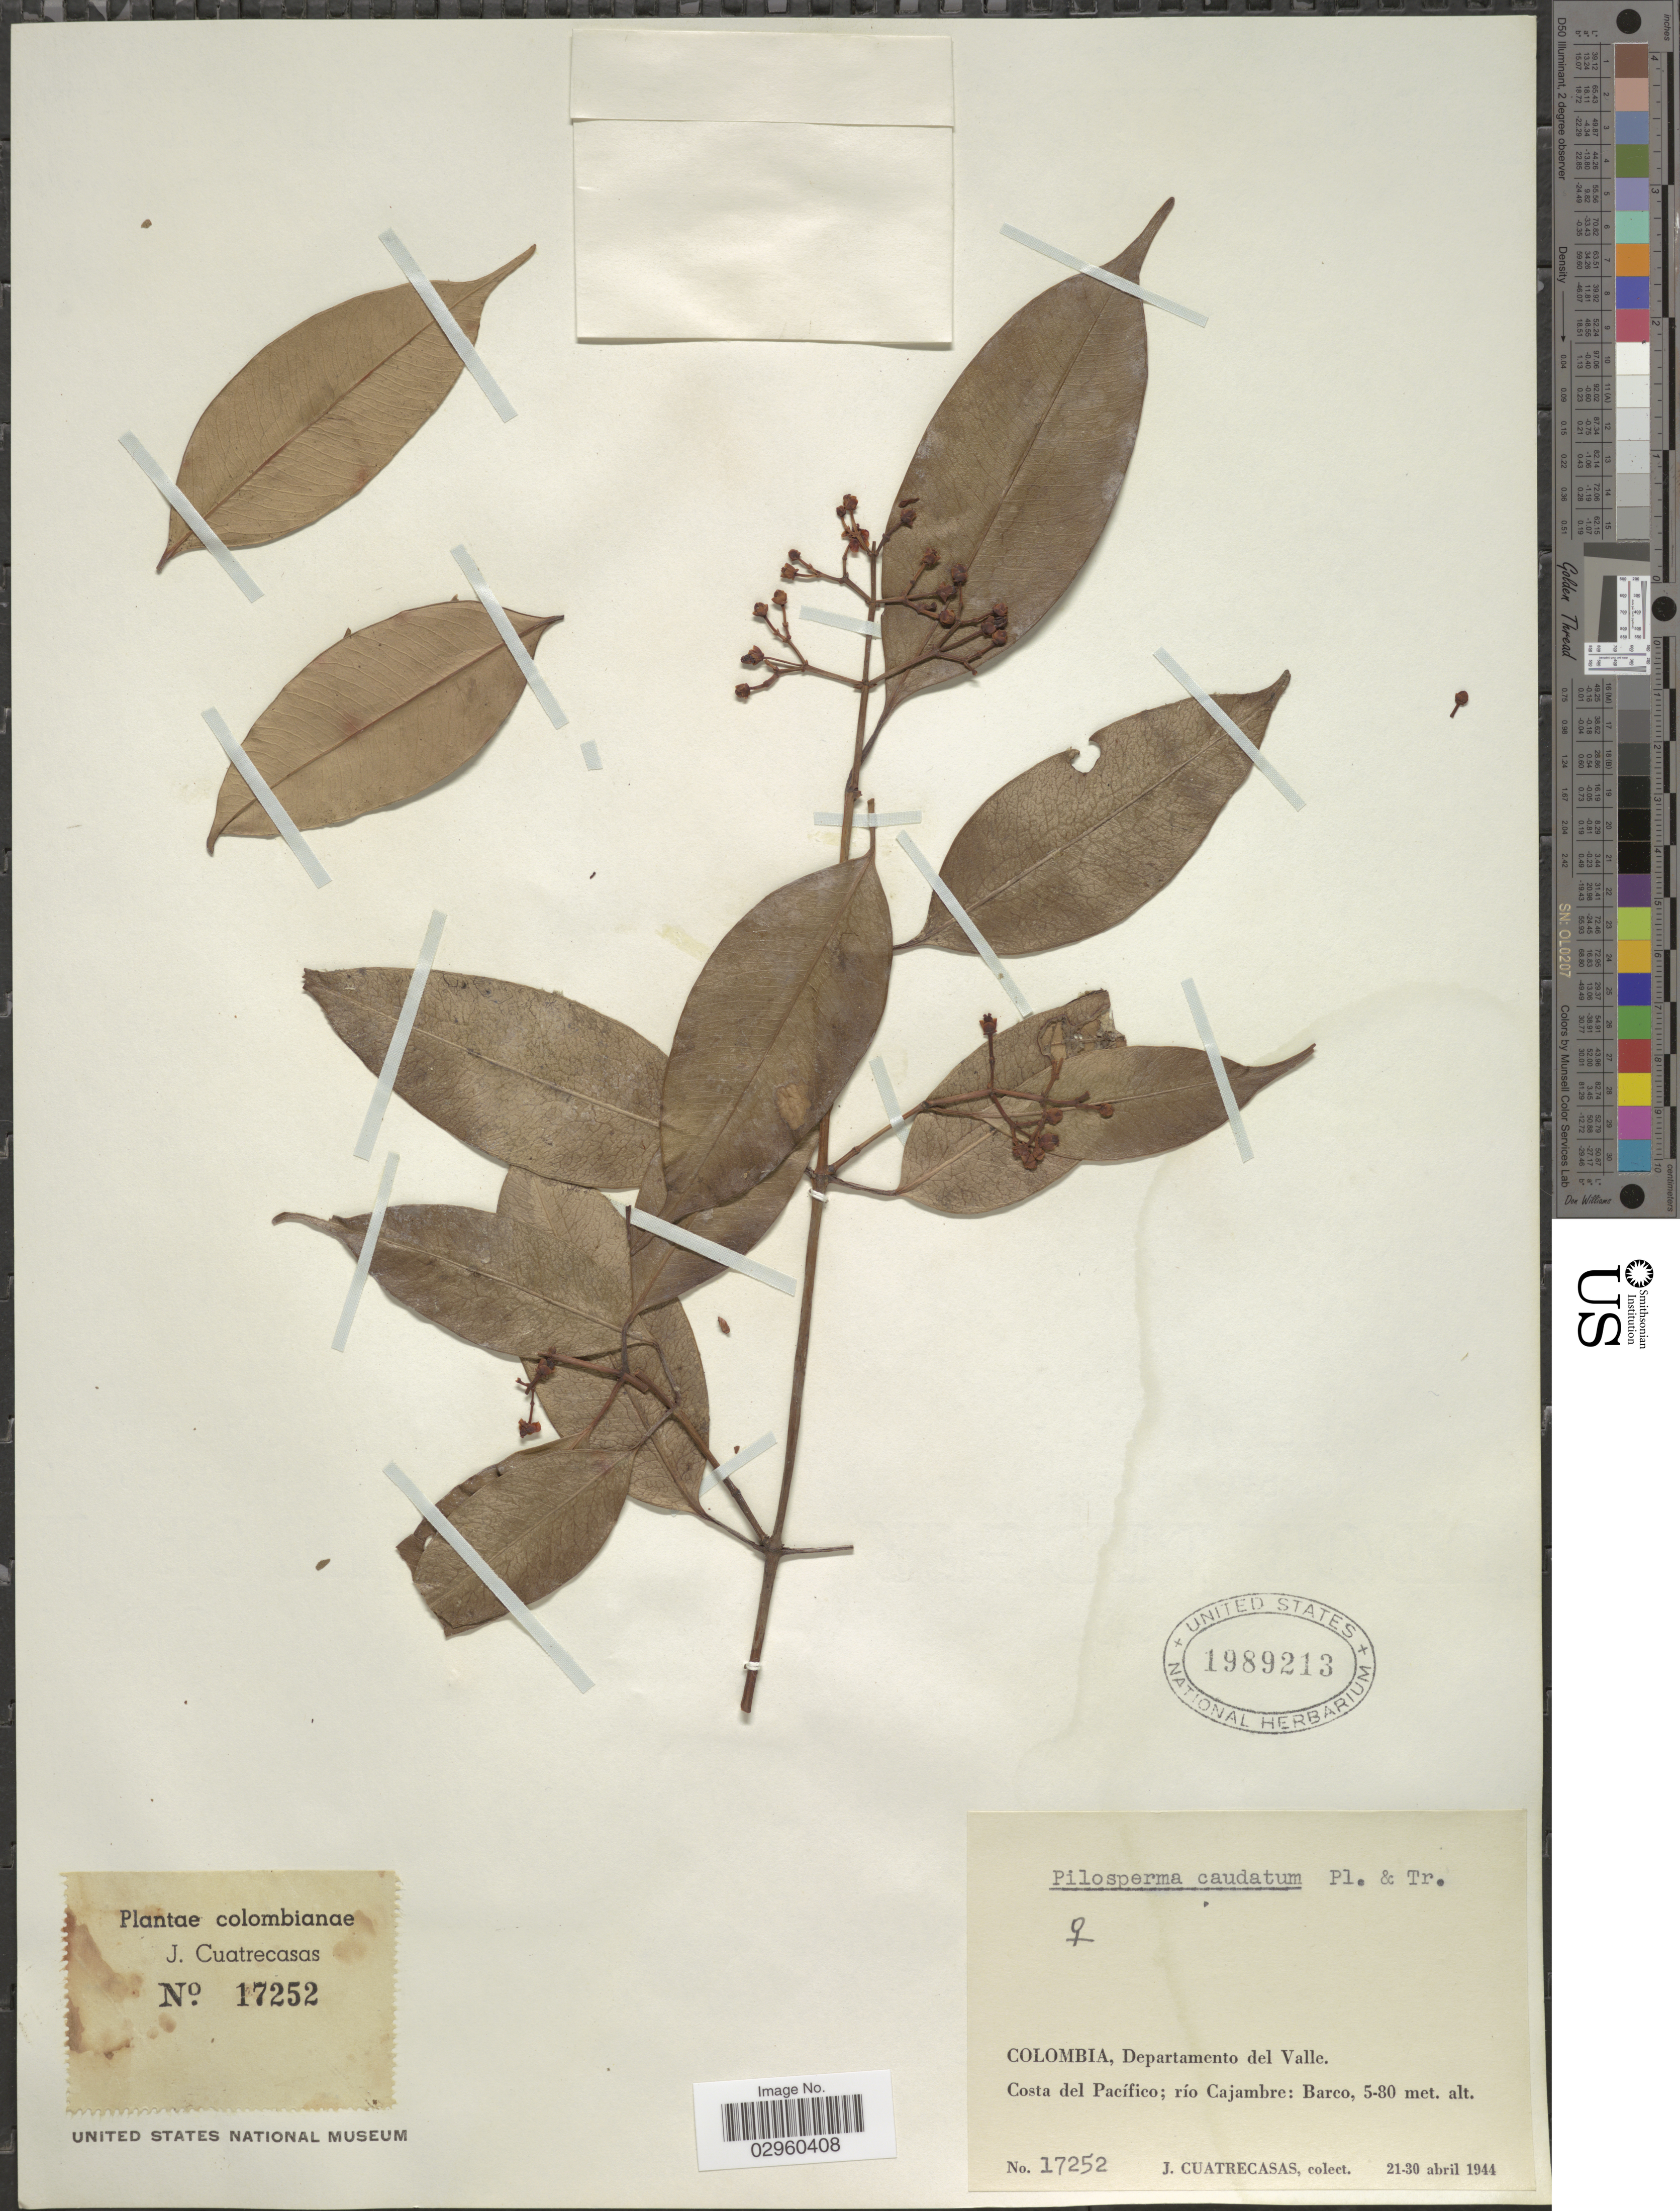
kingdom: Plantae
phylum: Tracheophyta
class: Magnoliopsida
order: Malpighiales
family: Clusiaceae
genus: Clusia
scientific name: Clusia caudata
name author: (Planch. & Triana) Pipoly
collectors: J. Cuatrecasas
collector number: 17252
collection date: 1944-04-21/1944-04-30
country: Colombia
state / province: Valle del Cauca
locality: Departamento del Valle. Costa del Pacífico; río Cajambre: Barco.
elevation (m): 5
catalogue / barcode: US 1989213